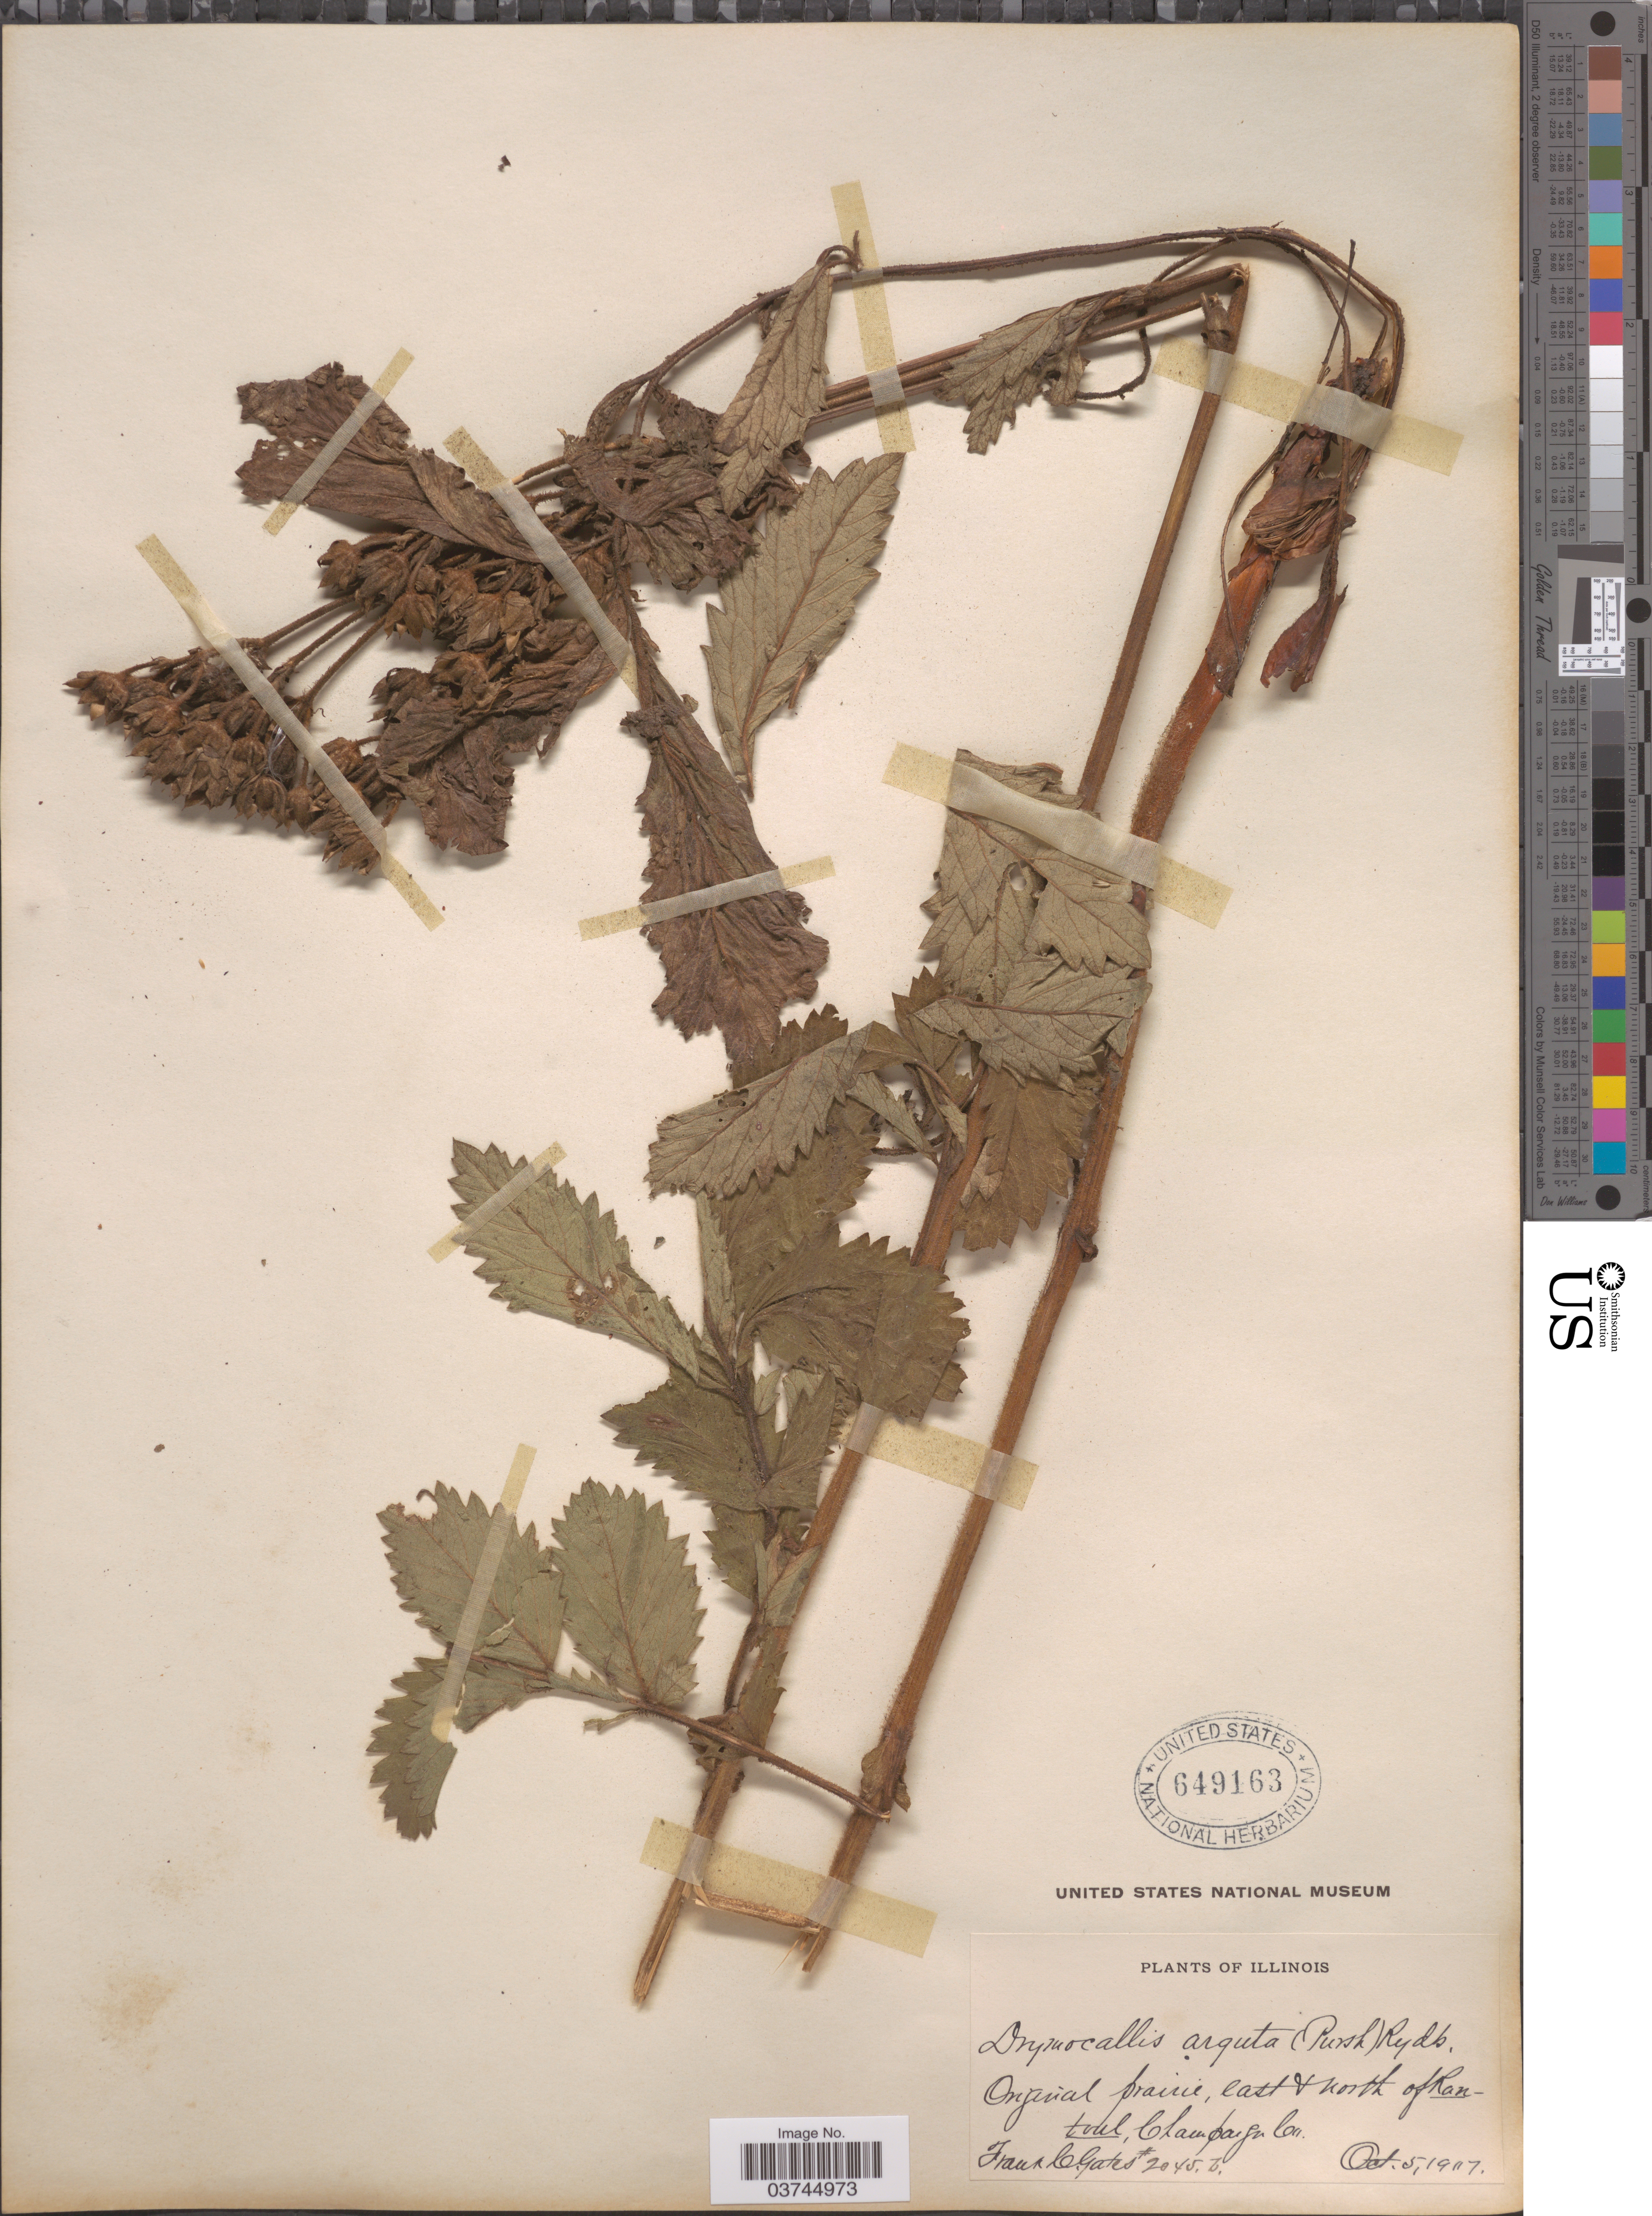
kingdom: Plantae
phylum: Tracheophyta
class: Magnoliopsida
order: Rosales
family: Rosaceae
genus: Drymocallis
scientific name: Drymocallis arguta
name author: (Pursh) Rydb.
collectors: F. C. Gates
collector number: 2045b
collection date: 1907-10-05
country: United States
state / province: Illinois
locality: Original prairie, east & north of Rantoul, Champaign Co.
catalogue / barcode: US 649163